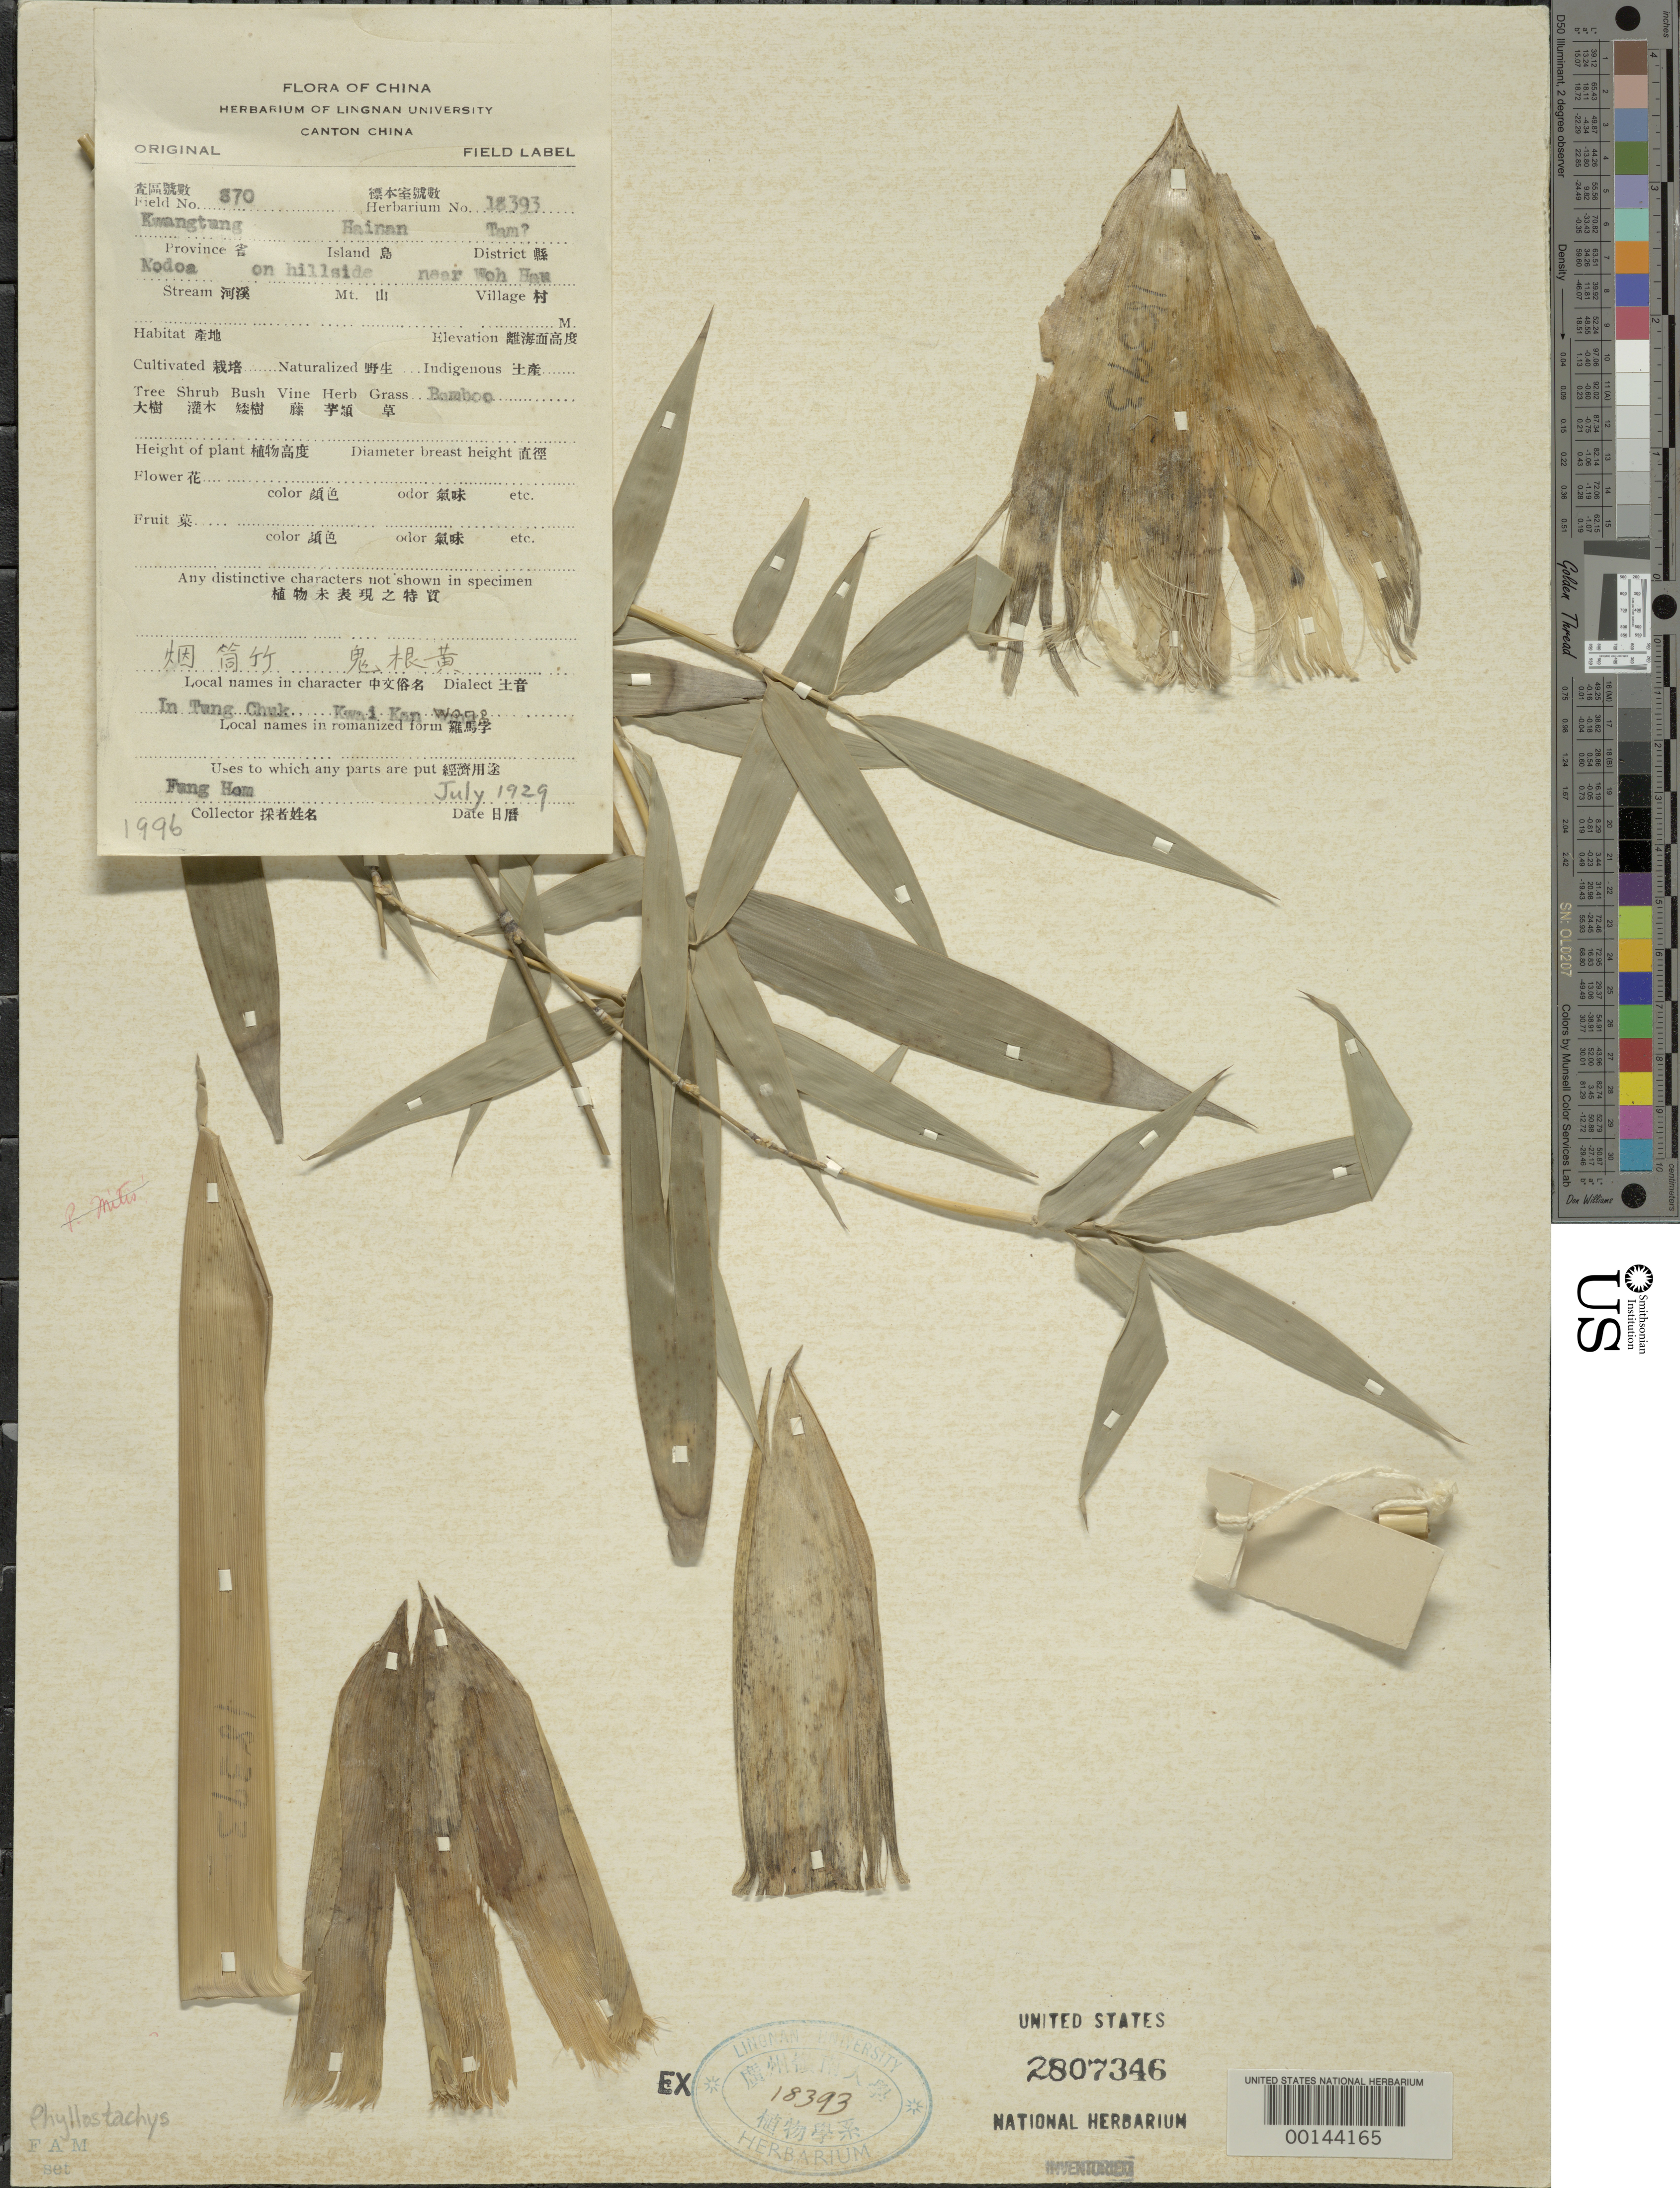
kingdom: Plantae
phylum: Tracheophyta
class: Liliopsida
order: Poales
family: Poaceae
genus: Phyllostachys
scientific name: Phyllostachys sp.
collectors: H. L. Fung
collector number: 870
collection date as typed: Jul 1929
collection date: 1929-07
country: China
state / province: Hainan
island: Hainan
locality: Hainan, tam, nodoa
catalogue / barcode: US 2807346